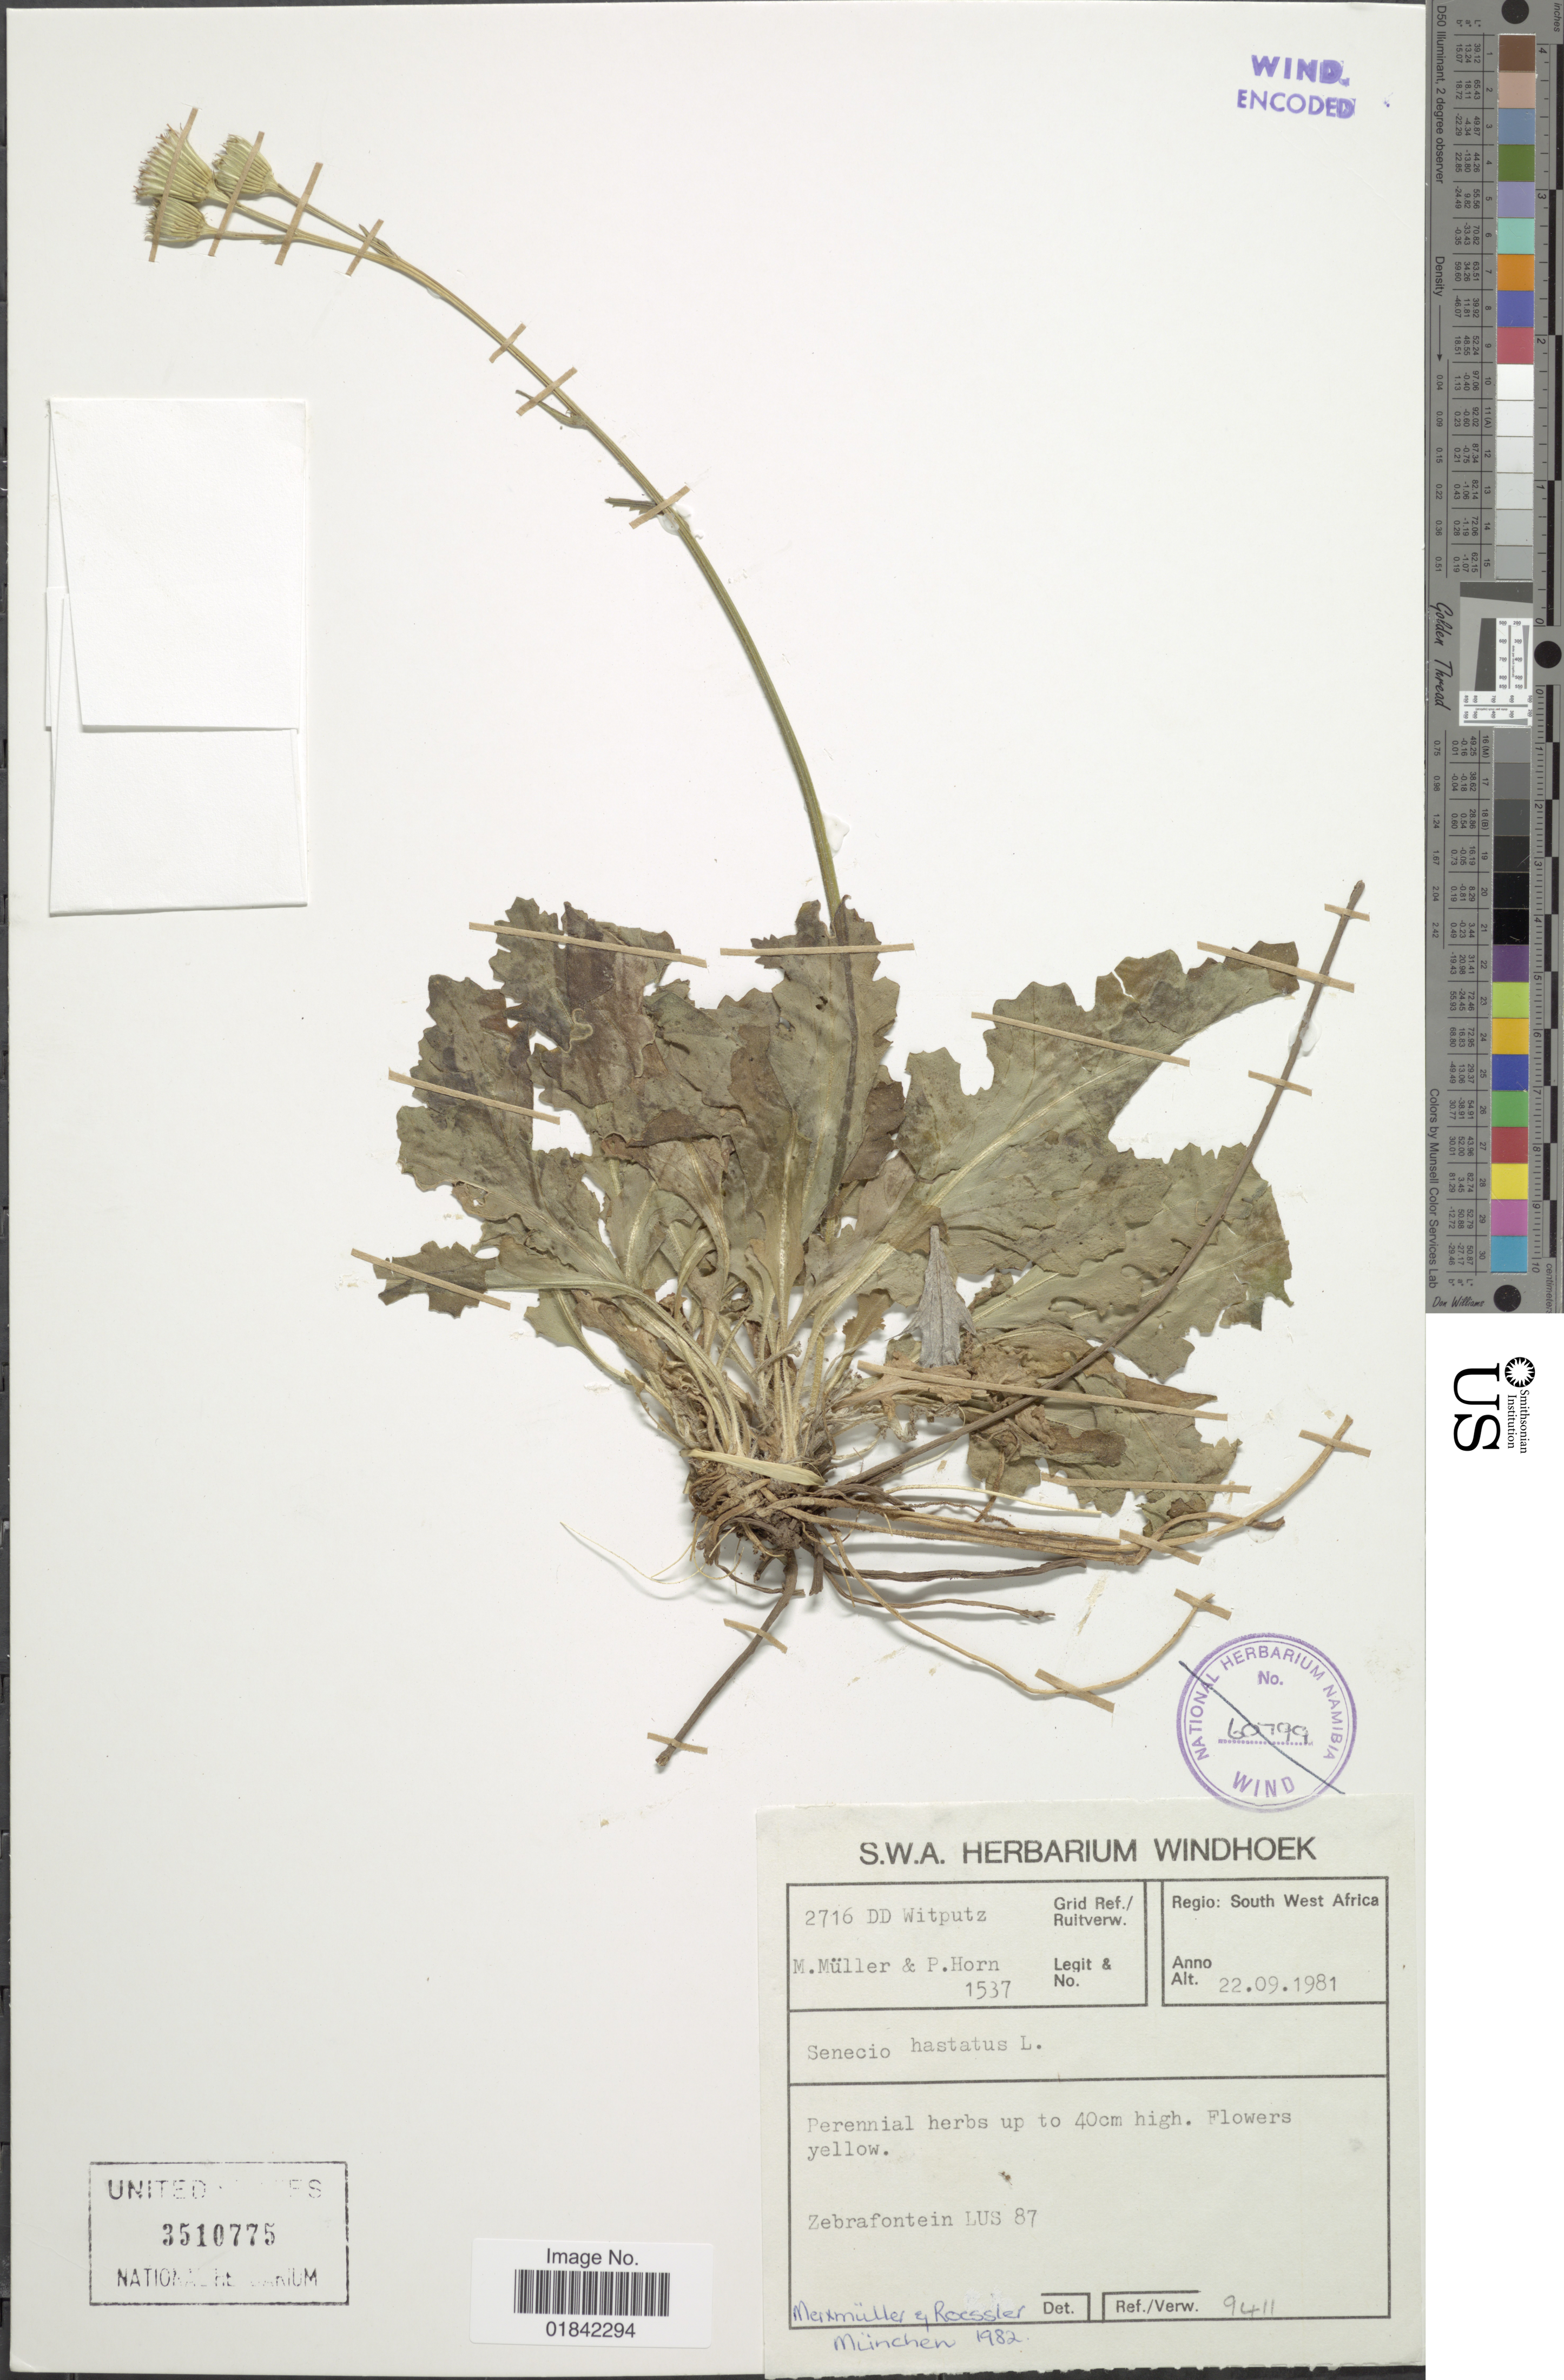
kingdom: Plantae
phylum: Tracheophyta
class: Magnoliopsida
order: Asterales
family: Asteraceae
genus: Senecio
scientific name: Senecio hastatus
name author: (L.) Hook. f.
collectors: M. Muller & P. Horn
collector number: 1537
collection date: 1981-09-22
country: Namibia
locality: South West Africa, Zebrafontein LUS 87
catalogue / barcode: US 3510775